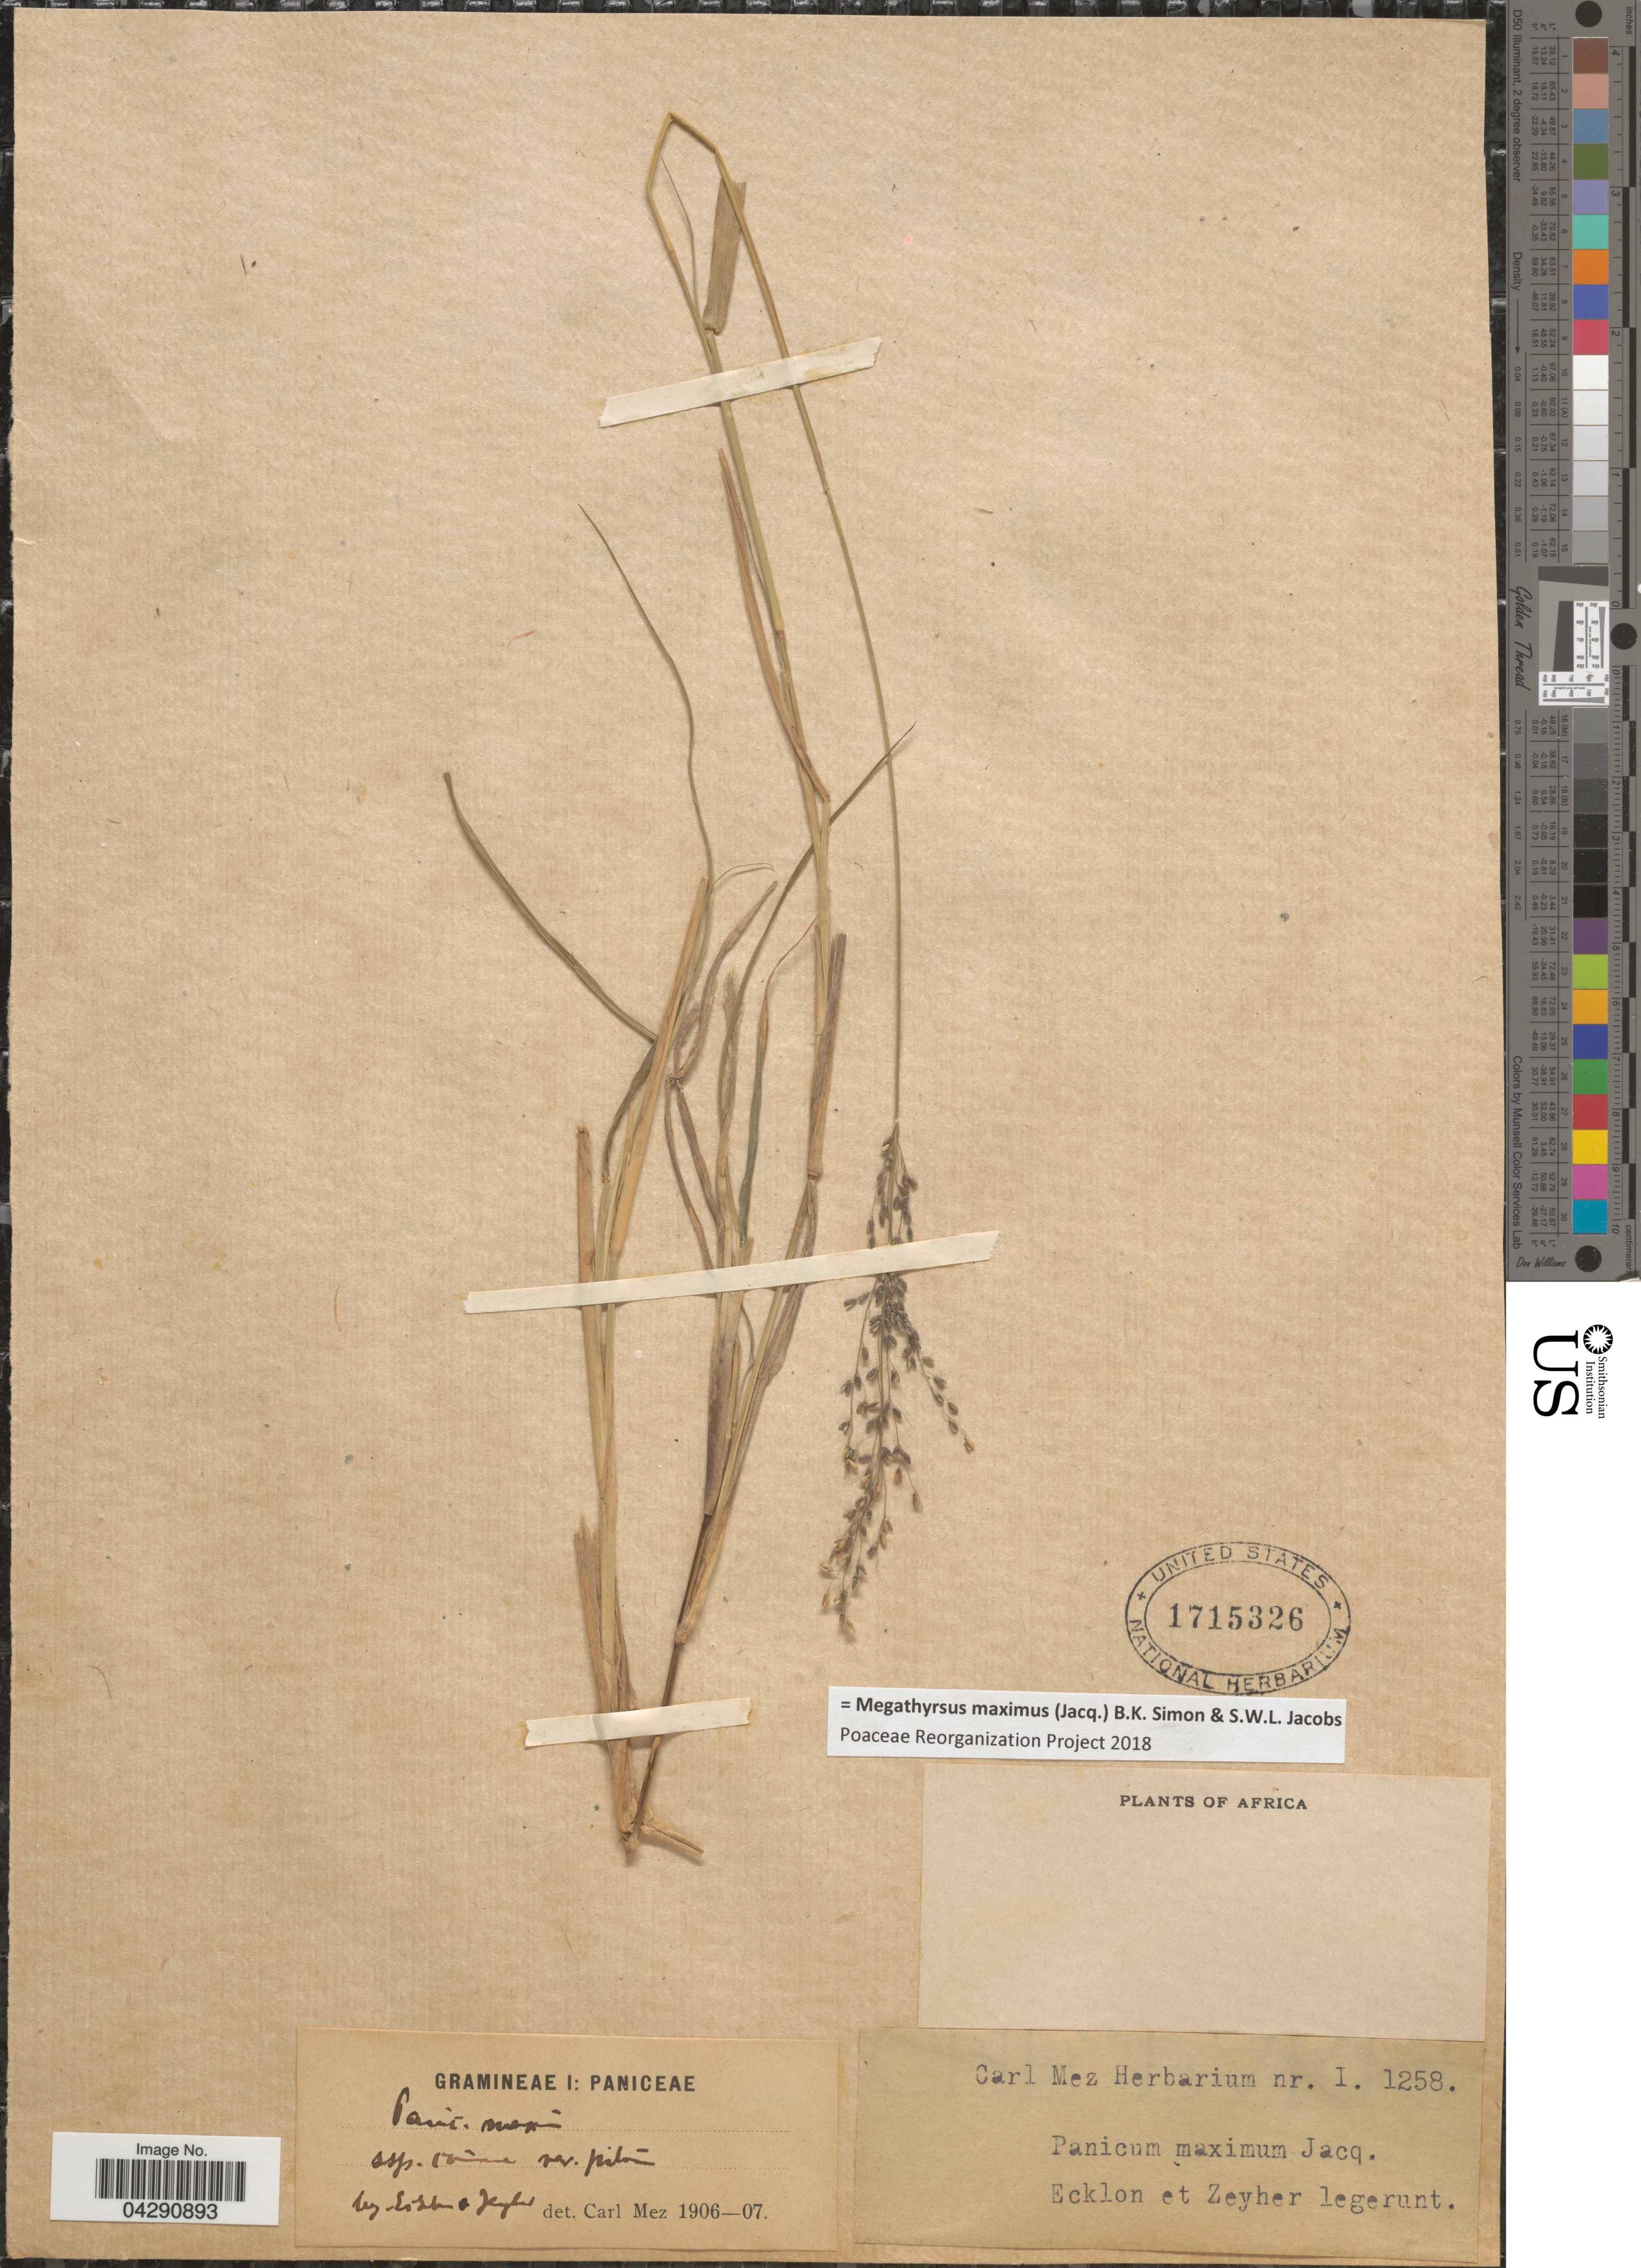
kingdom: Plantae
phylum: Tracheophyta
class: Liliopsida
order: Poales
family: Poaceae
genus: Megathyrsus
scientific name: Megathyrsus maximus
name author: (Jacq.) B.K. Simon & S.W.L. Jacobs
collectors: -. Ecklon & -. Zeyher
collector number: I1258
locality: Africa.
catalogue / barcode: US 1715326